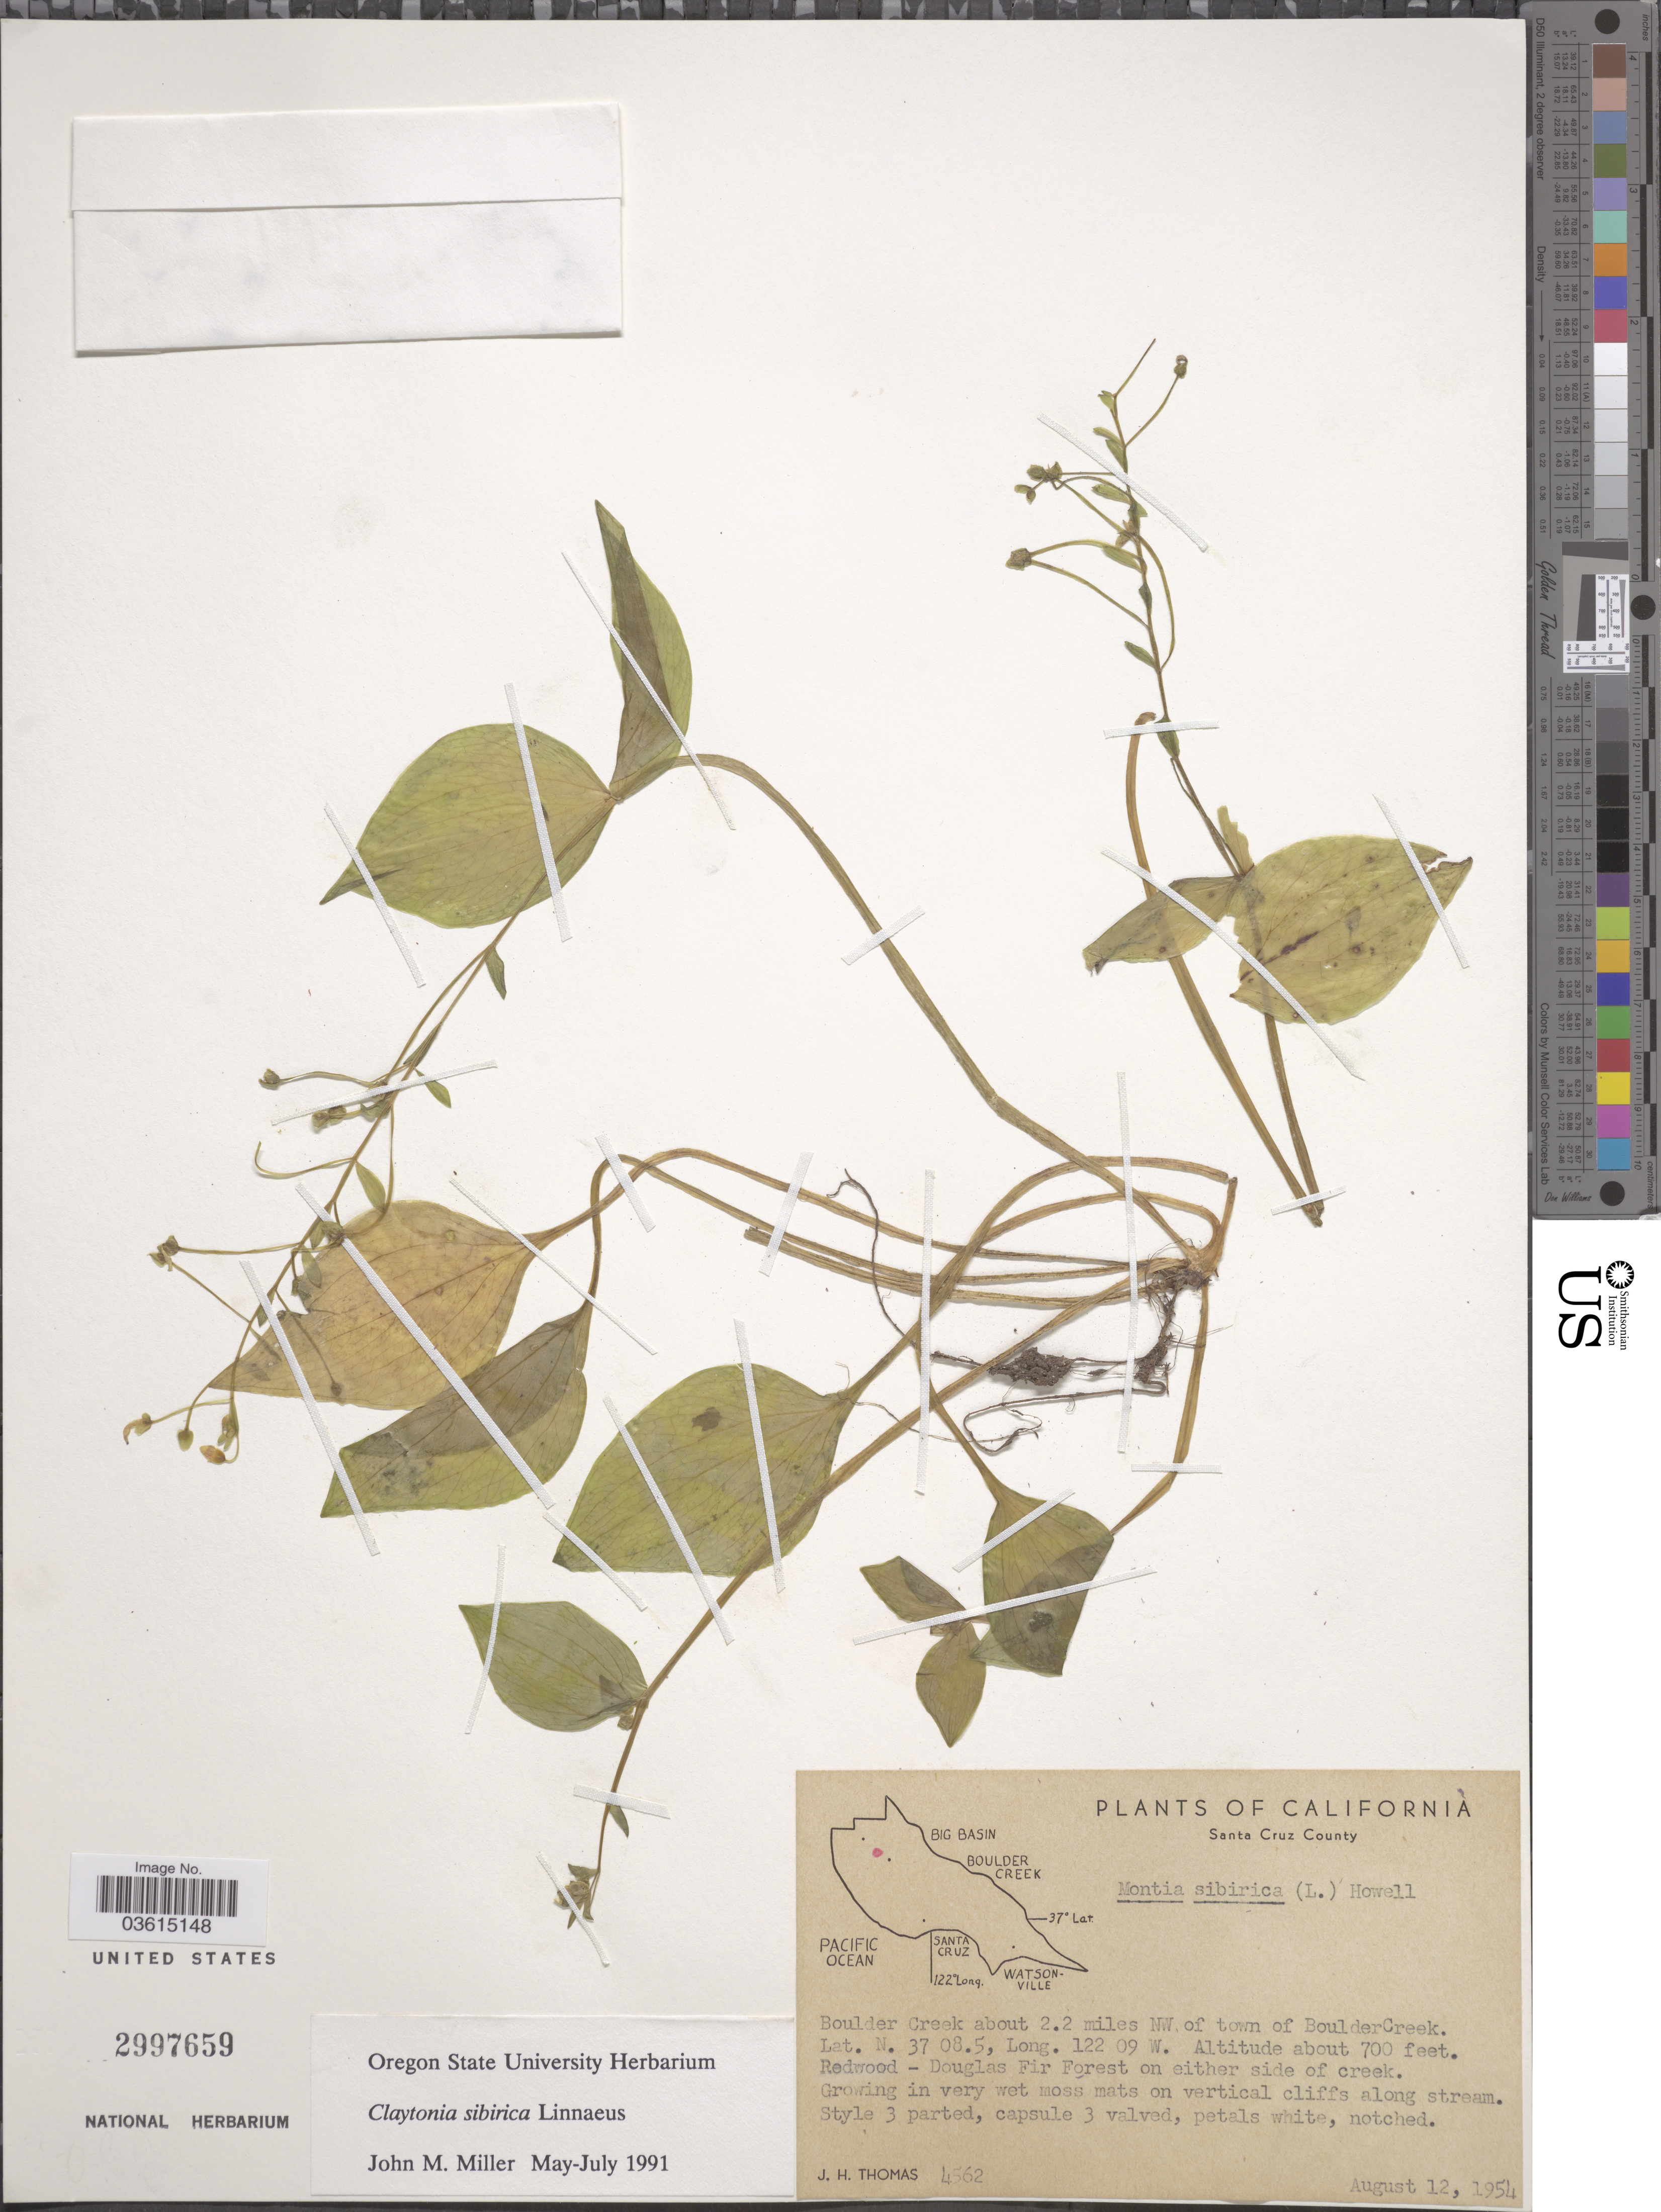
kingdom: Plantae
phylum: Tracheophyta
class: Magnoliopsida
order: Caryophyllales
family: Montiaceae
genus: Claytonia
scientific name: Claytonia sibirica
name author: L.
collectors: J. H. Thomas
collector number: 4562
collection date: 1954-08-12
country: United States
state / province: California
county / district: Santa Cruz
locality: Santa Cruz County. Boulder Creek about 2.2 miles NW. of town of Boulder Creek.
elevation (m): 213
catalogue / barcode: US 2997659